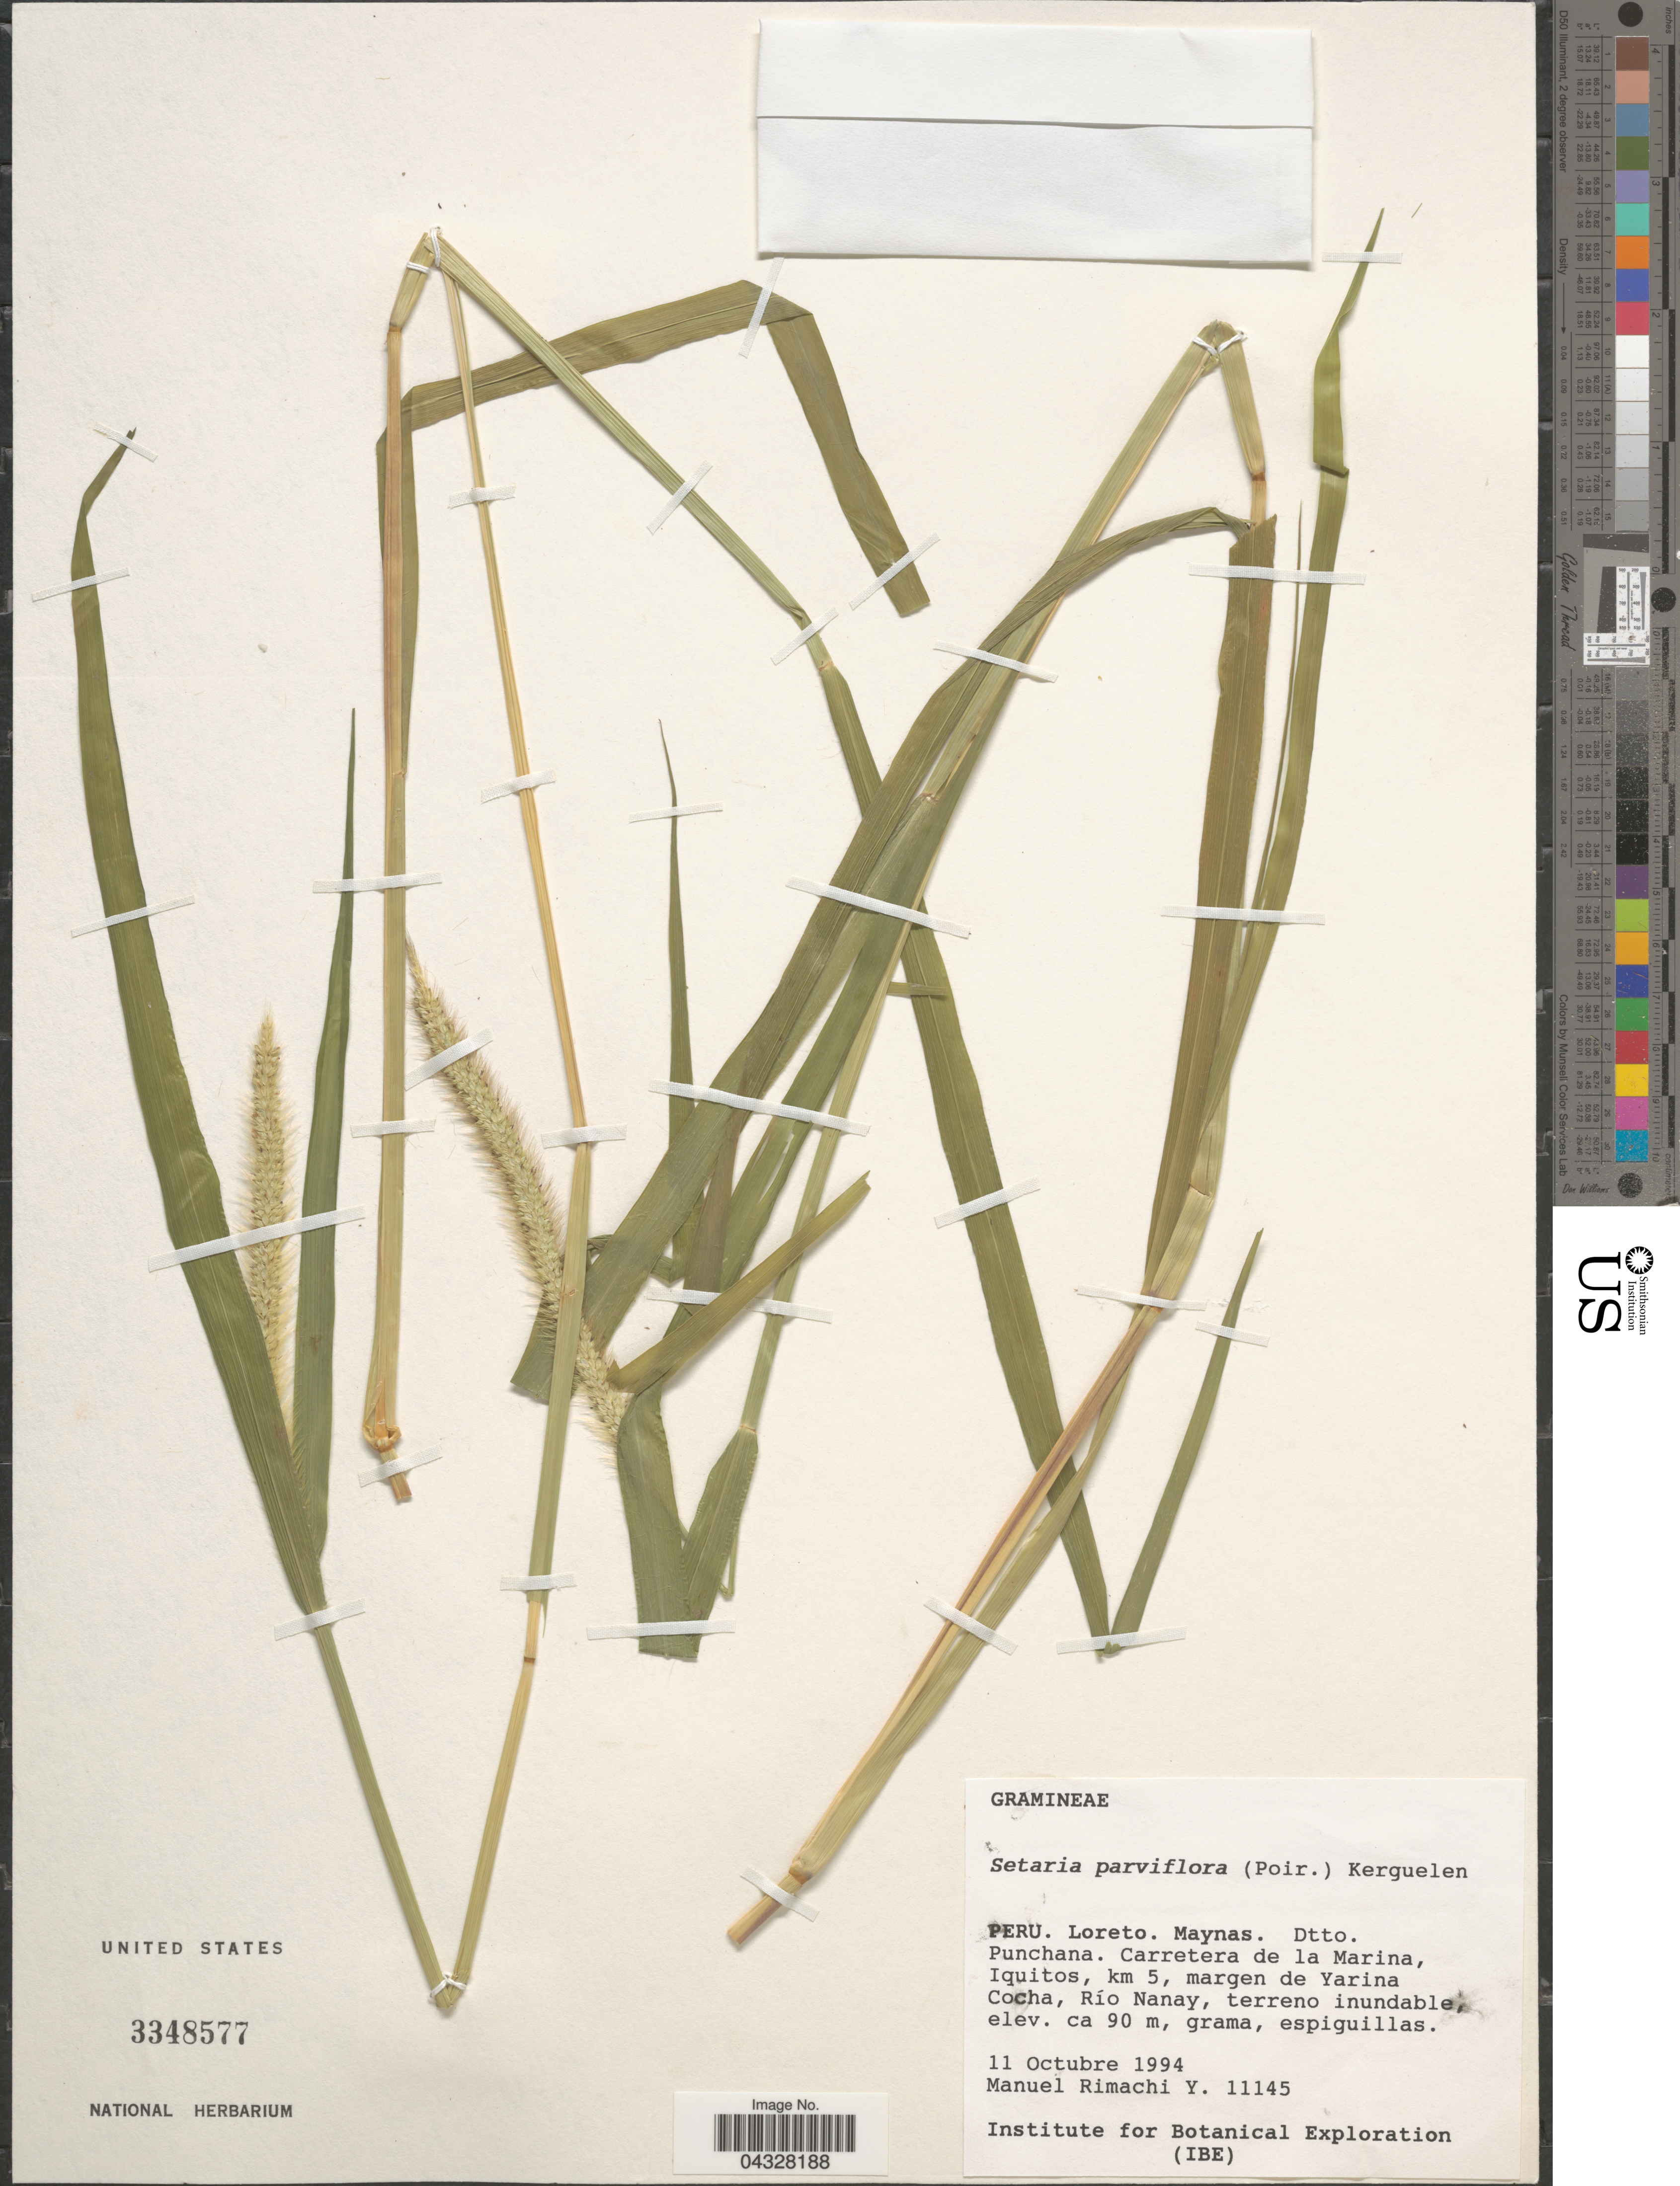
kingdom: Plantae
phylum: Tracheophyta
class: Liliopsida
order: Poales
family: Poaceae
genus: Setaria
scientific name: Setaria parviflora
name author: (Poir.) Kerguélen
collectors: M. Rimachi Y.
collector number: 11145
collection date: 1994-10-11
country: Peru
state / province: Loreto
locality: Maynas. Dtto. Punchana. Carretera de la Marina, Iquitos, km 5, margen de Yarina Cocha, Río Nanay. Institute for Botanical Exploration (IBE).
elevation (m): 90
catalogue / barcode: US 3348577